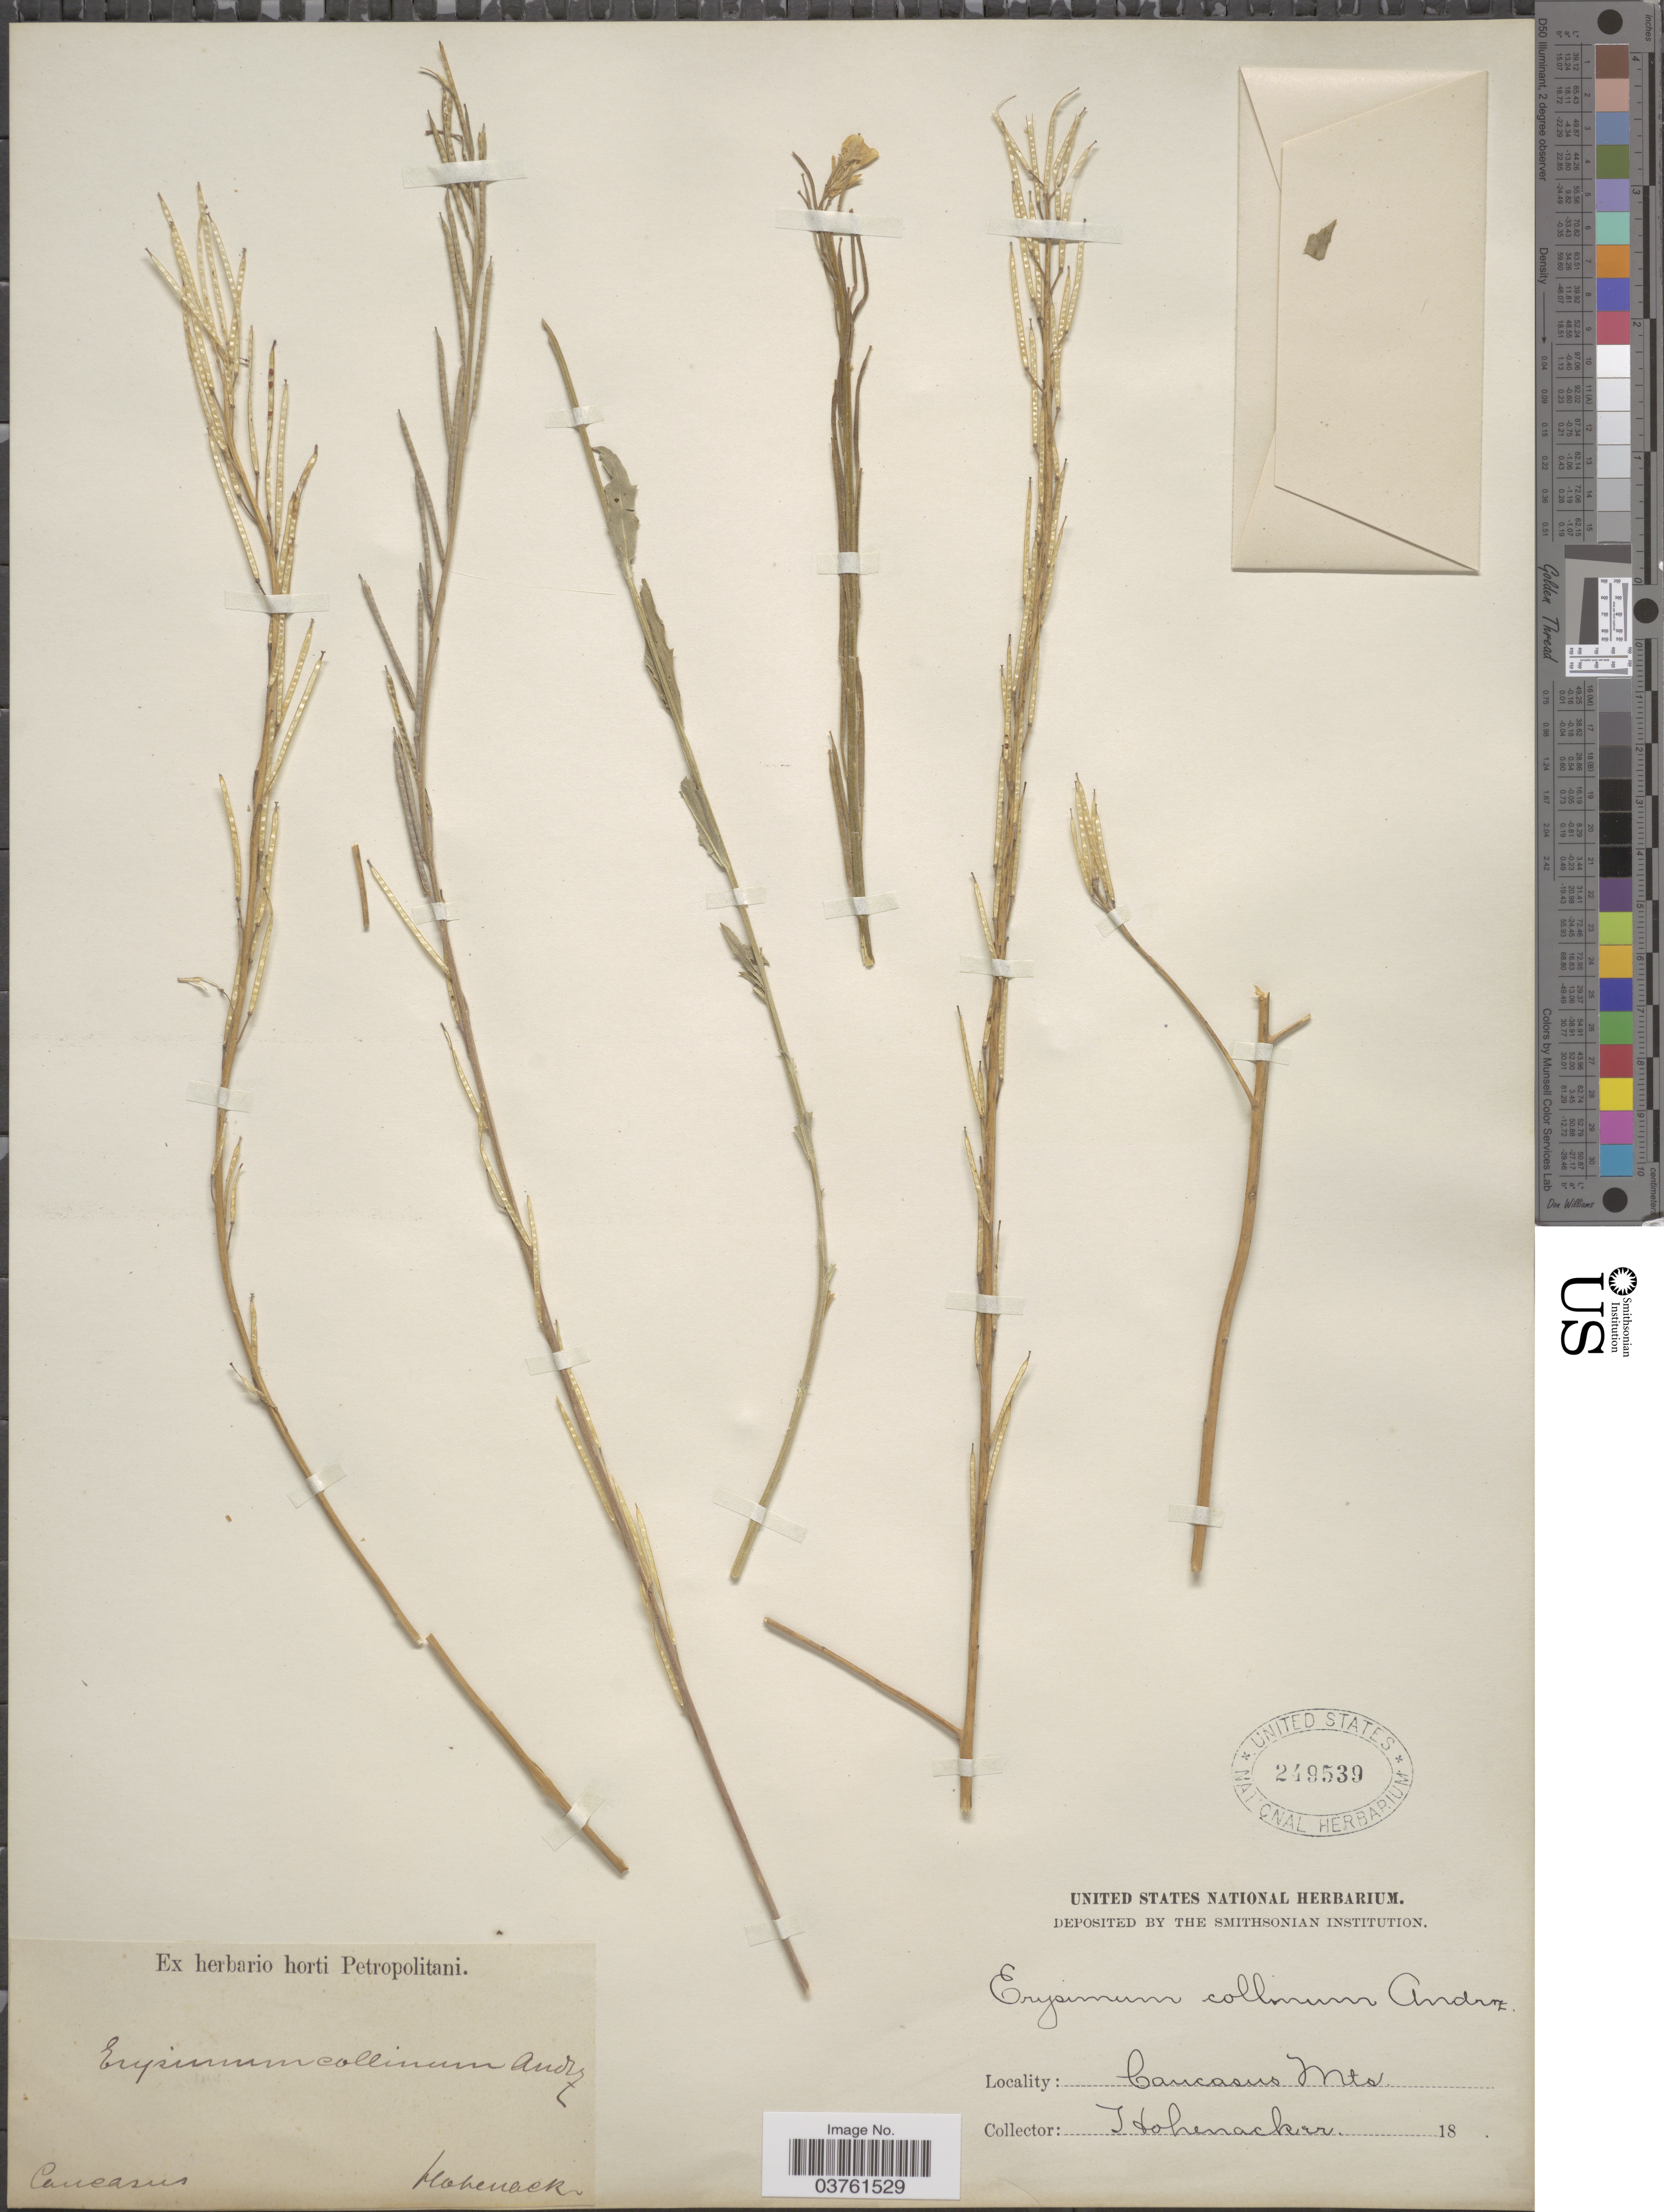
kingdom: Plantae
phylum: Tracheophyta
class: Magnoliopsida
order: Brassicales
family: Brassicaceae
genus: Erysimum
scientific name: Erysimum collinum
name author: Andrz.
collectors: Hohenacker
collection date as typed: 18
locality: Caucasus. Caucasus Mts.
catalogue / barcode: US 249539